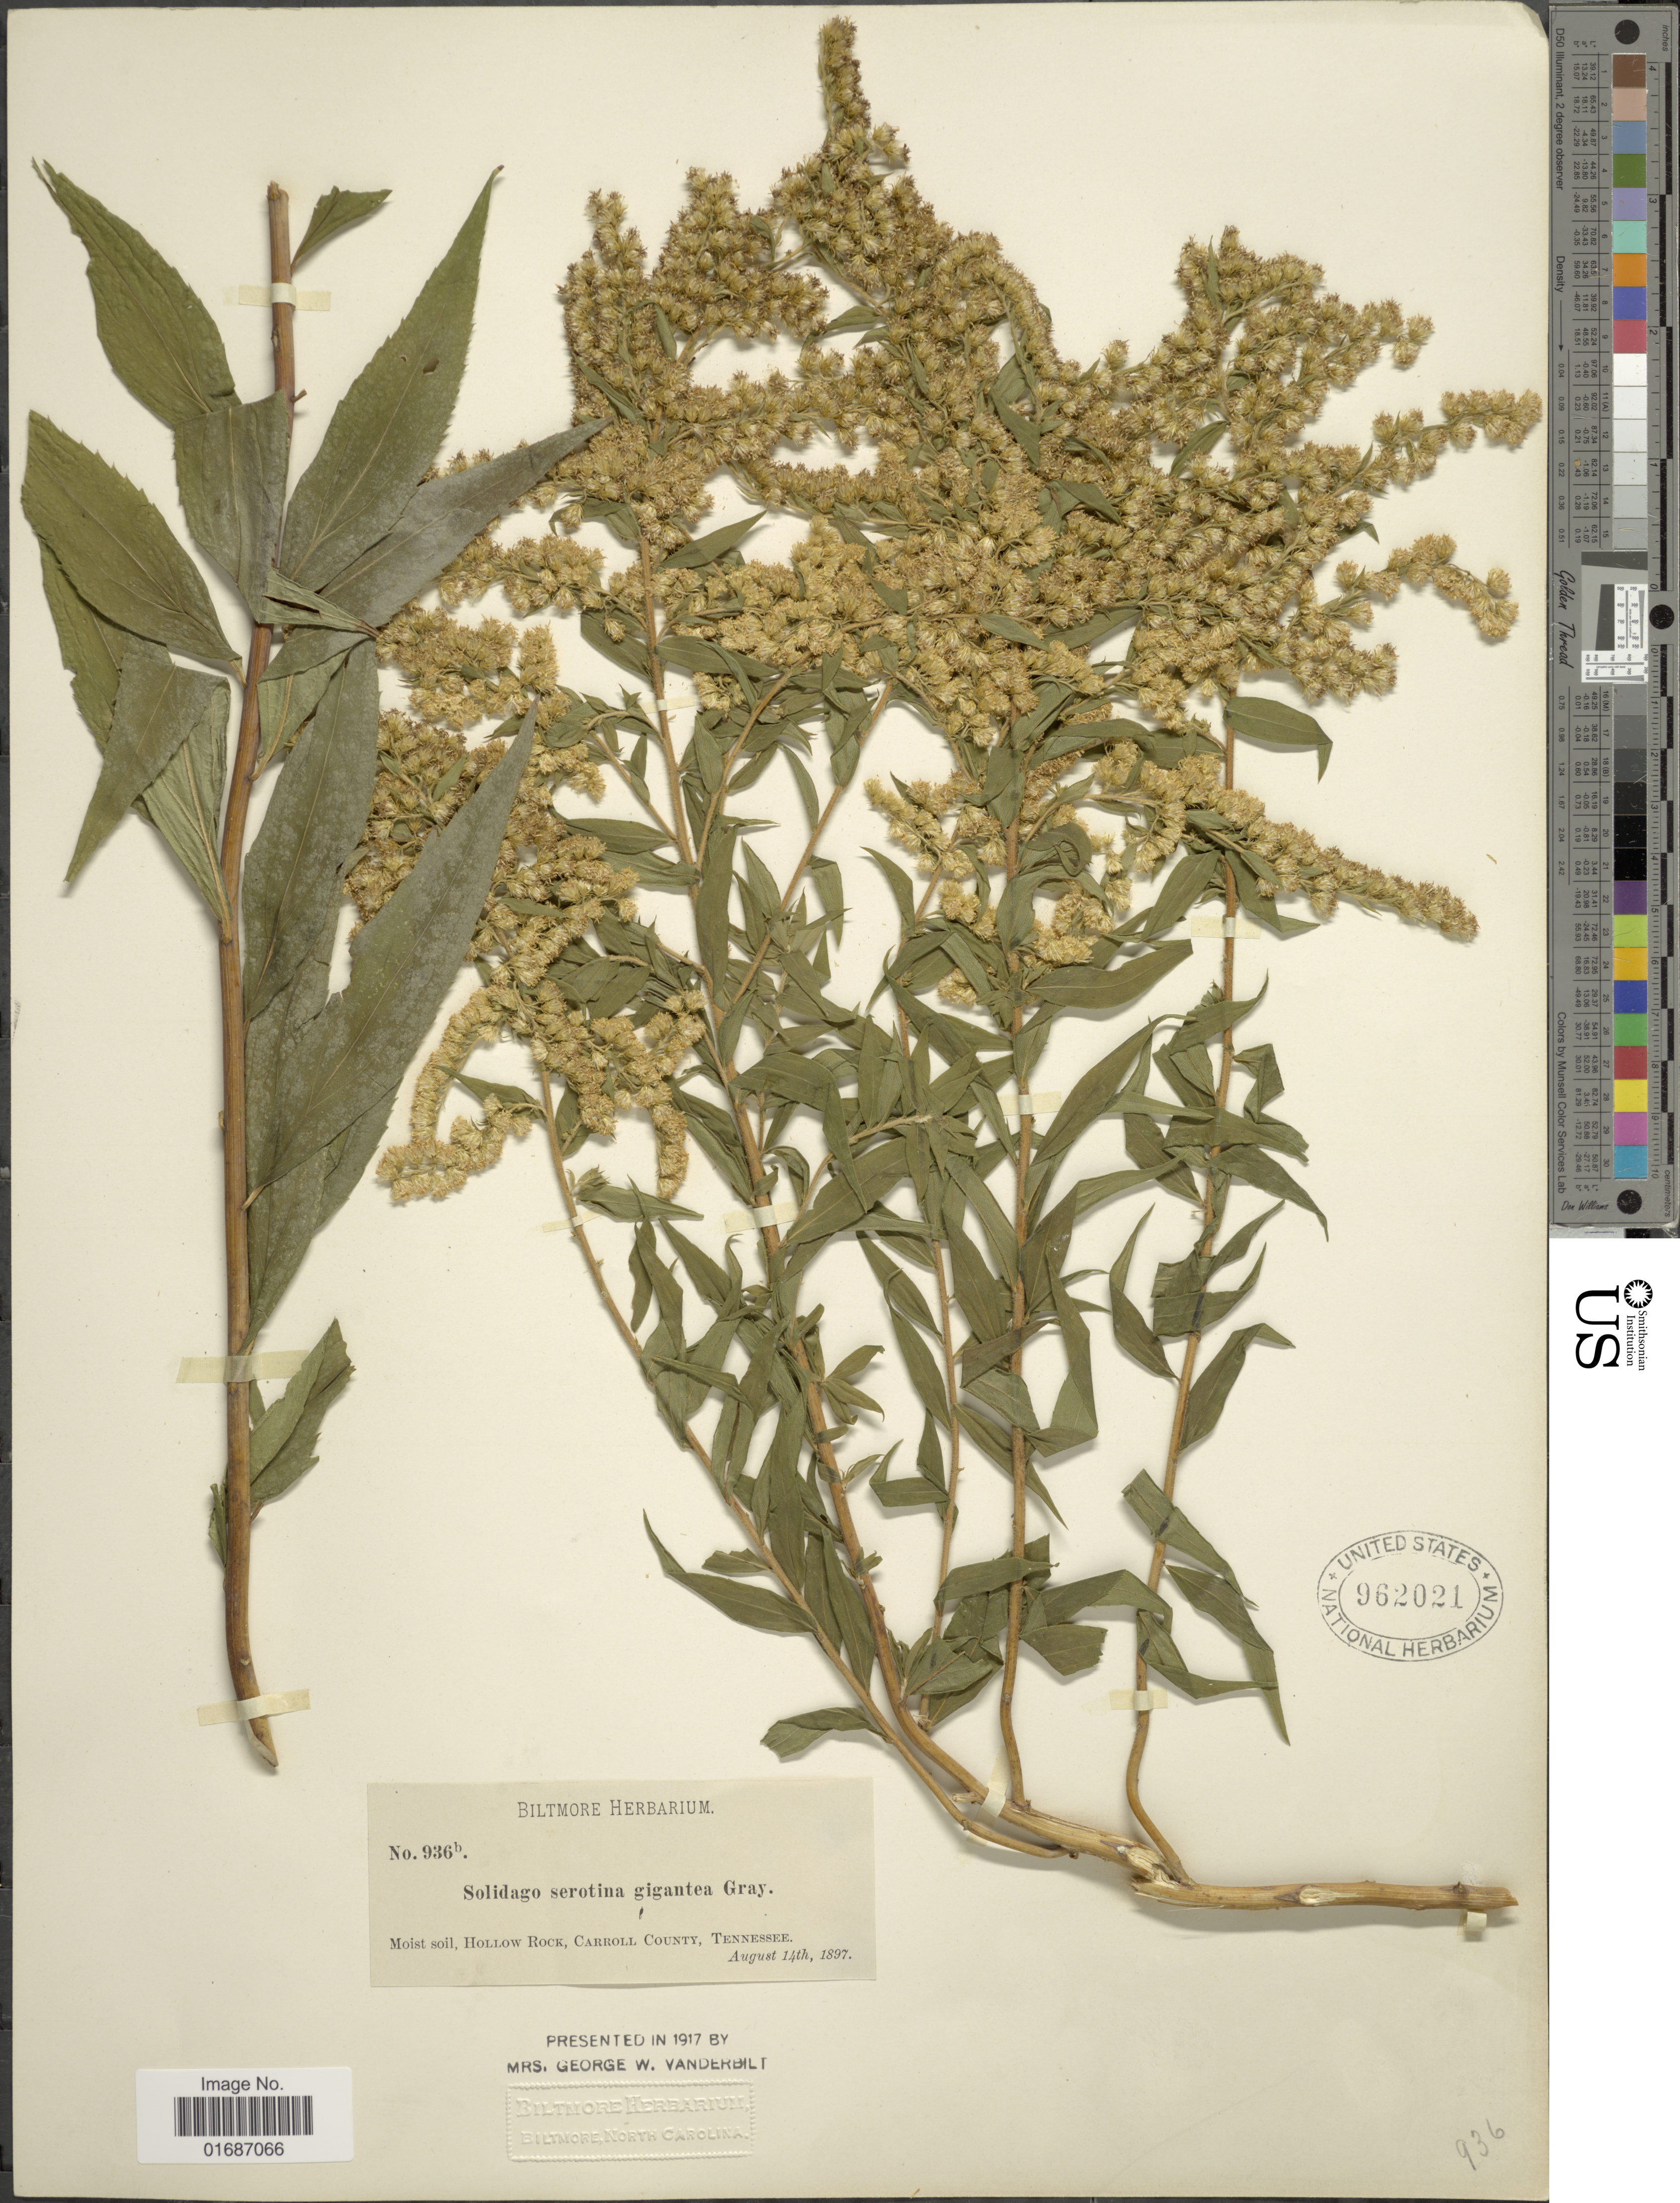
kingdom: Plantae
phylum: Tracheophyta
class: Magnoliopsida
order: Asterales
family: Asteraceae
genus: Solidago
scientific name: Solidago gigantea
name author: Aiton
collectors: ex herb. Biltmore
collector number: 936b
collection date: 1897-08-14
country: United States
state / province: Tennessee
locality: Moist soil, Hollow Rock, Carroll County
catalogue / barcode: US 962021